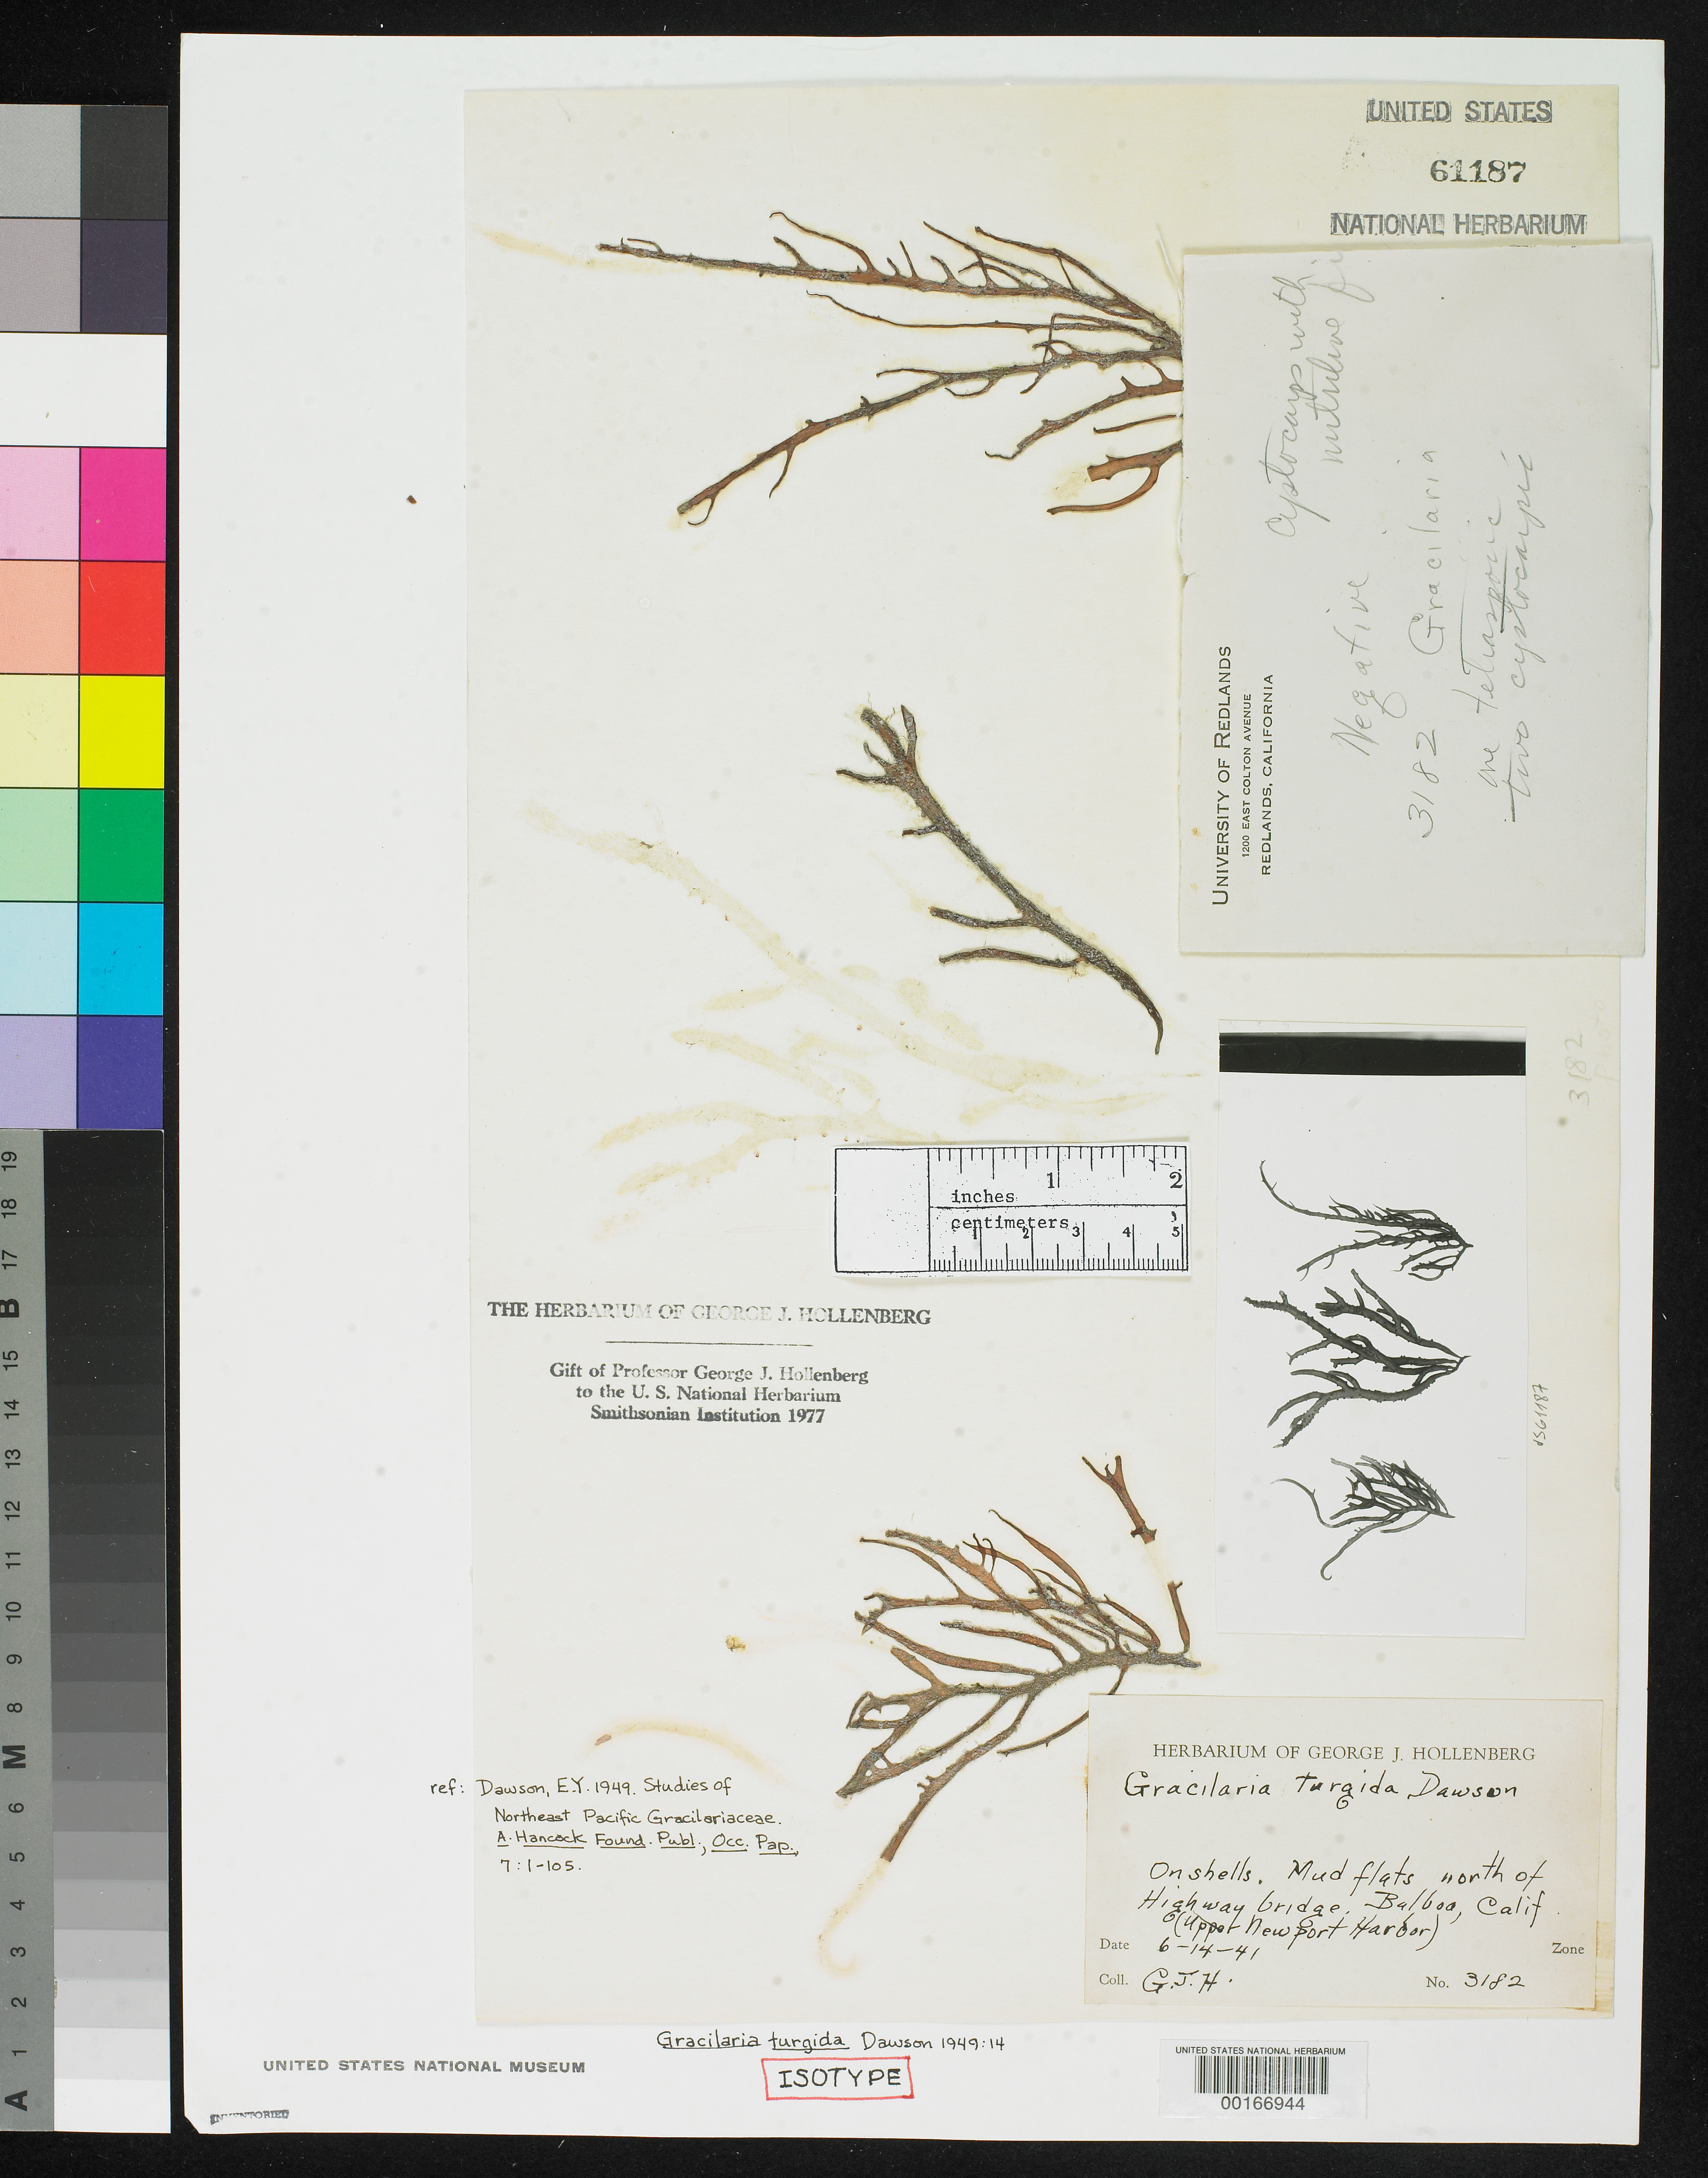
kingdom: Plantae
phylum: Rhodophyta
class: Florideophyceae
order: Gracilariales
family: Gracilariaceae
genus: Gracilaria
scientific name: Gracilaria turgida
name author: E.Y. Dawson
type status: Isotype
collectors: G. Hollenberg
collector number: GJH 3182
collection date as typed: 14 Jun 1941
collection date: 1941-06-14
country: United States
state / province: California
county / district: Orange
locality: Balboa (Upper Newport Harbor)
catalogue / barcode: US 61187